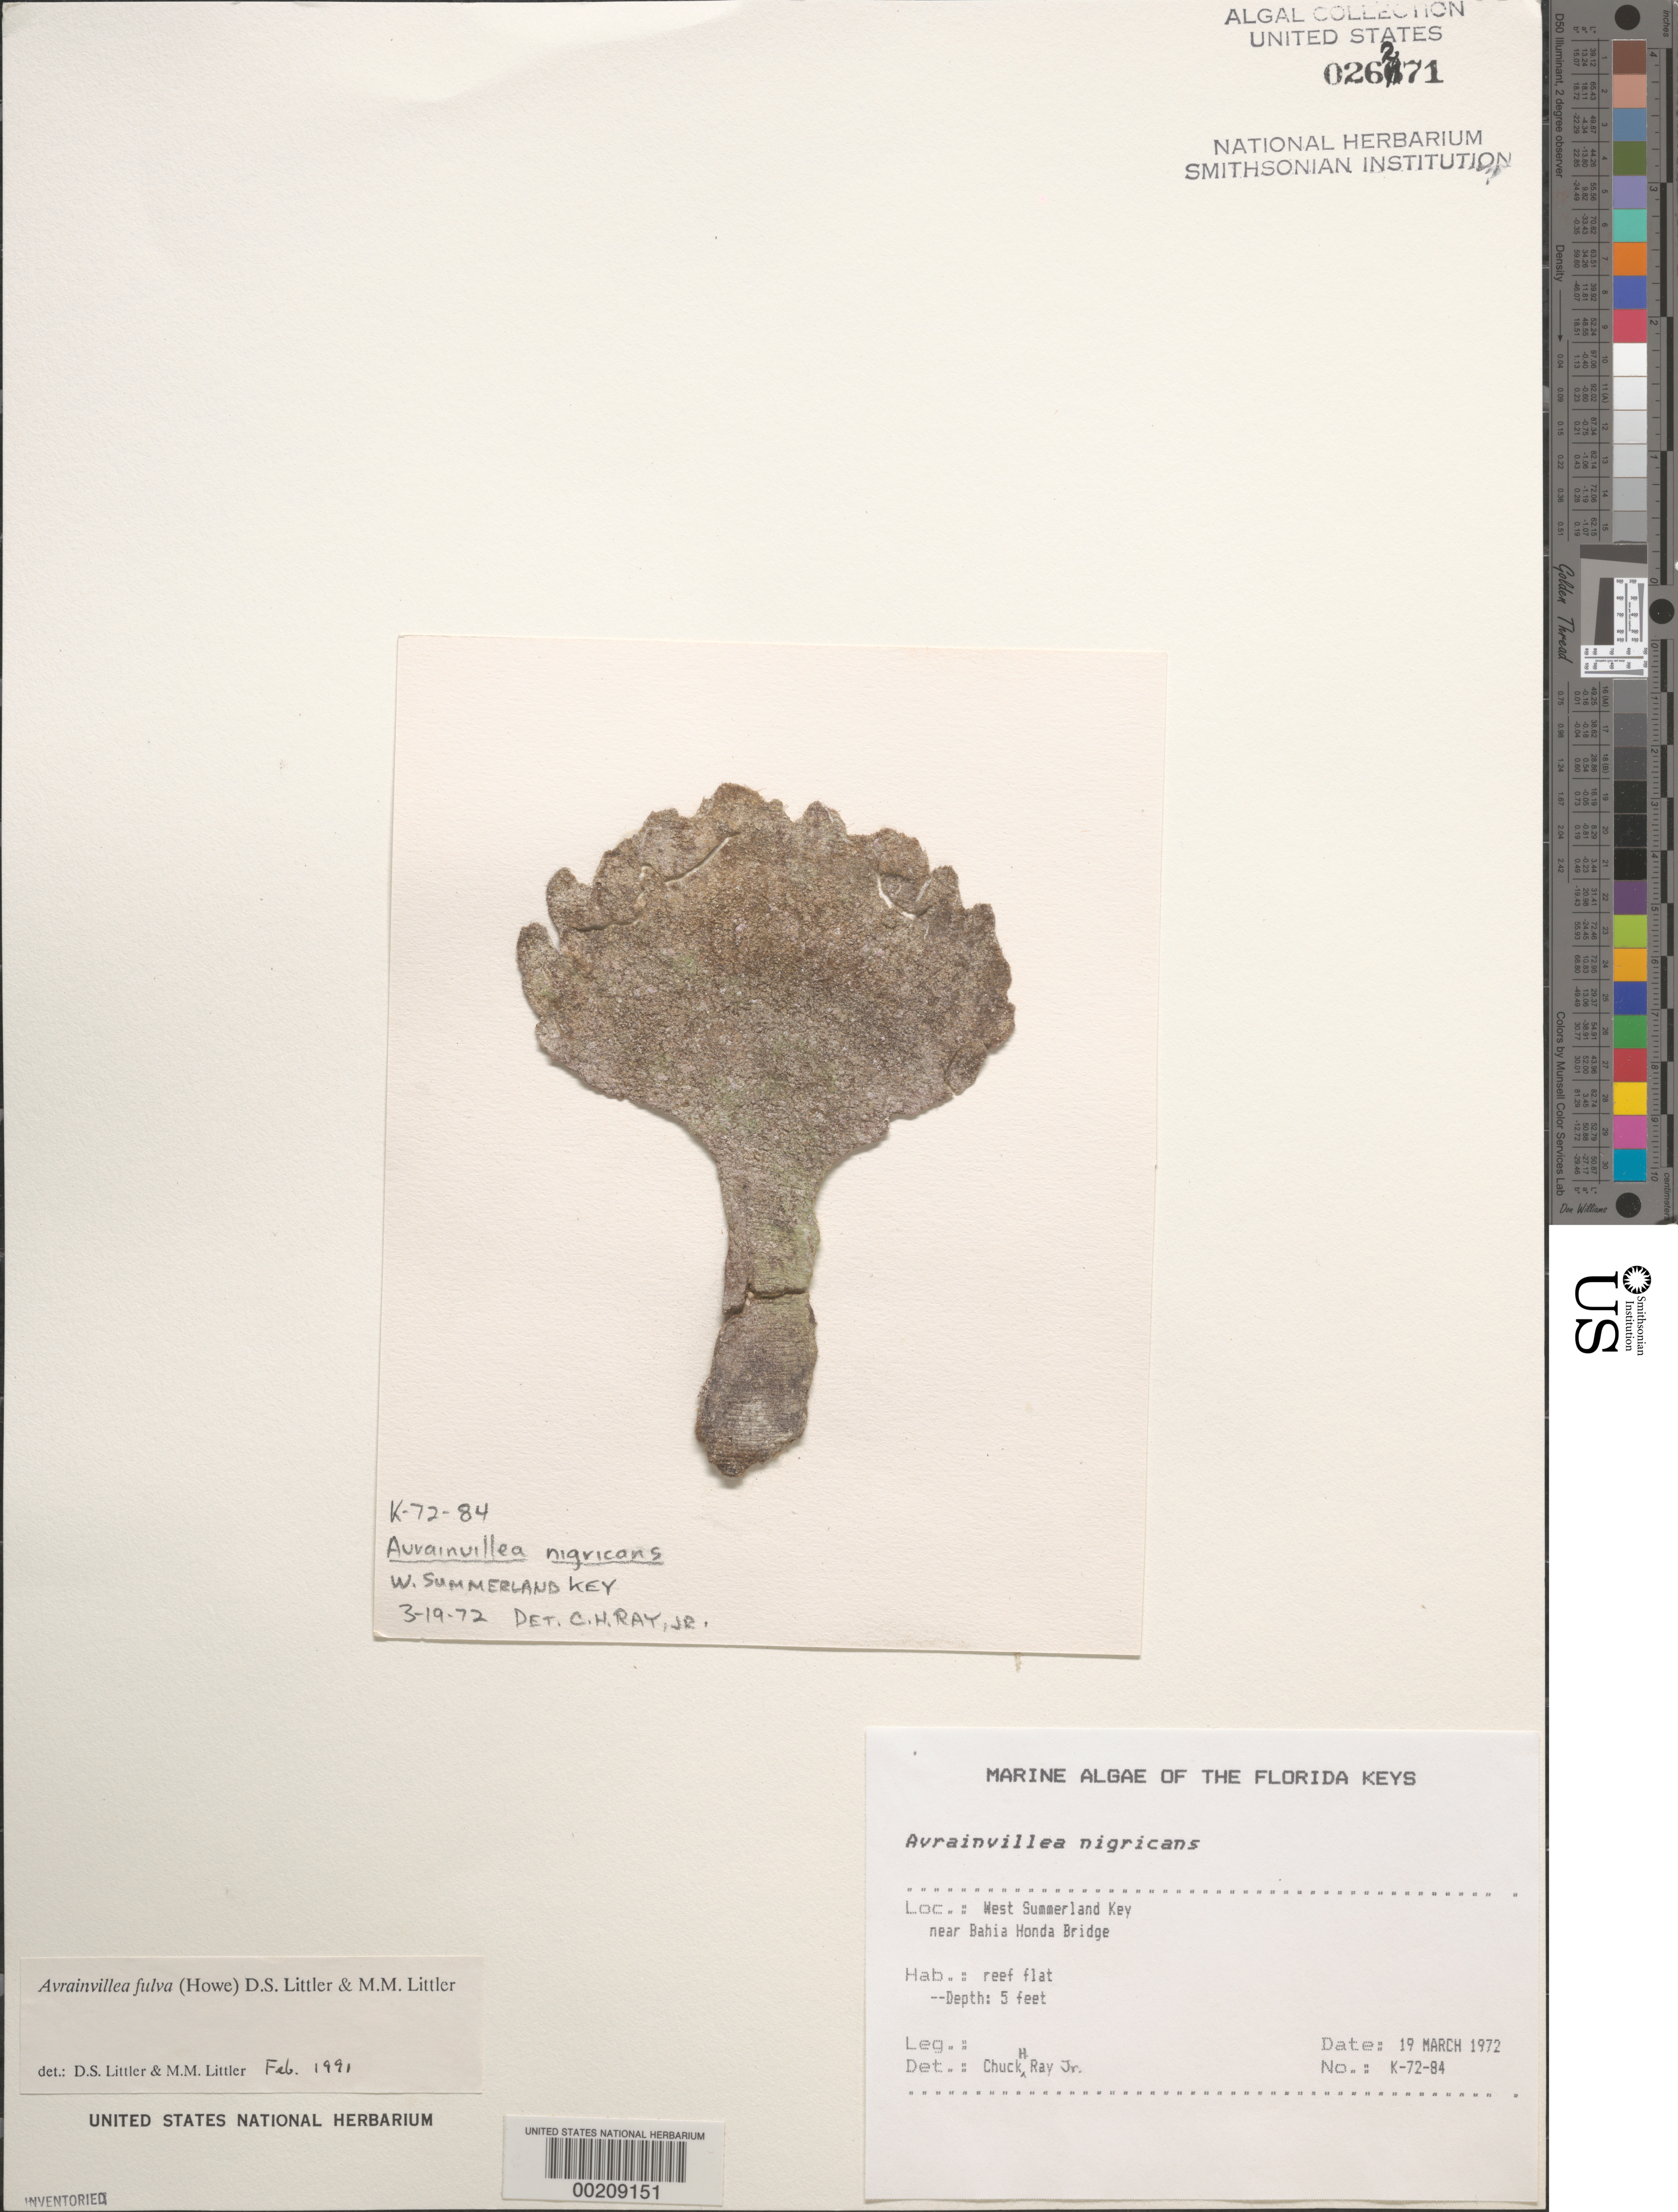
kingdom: Plantae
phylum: Chlorophyta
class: Ulvophyceae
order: Bryopsidales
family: Dichotomosiphonaceae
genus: Avrainvillea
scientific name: Avrainvillea fulva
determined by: Littler, D. S.; Littler, M. M.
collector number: K-72-84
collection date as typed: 19 Mar 1972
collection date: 1972-03-19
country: United States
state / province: Florida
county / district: Monroe County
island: West Summerland Key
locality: Near Bahia Honda Bridge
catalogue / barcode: US 26271